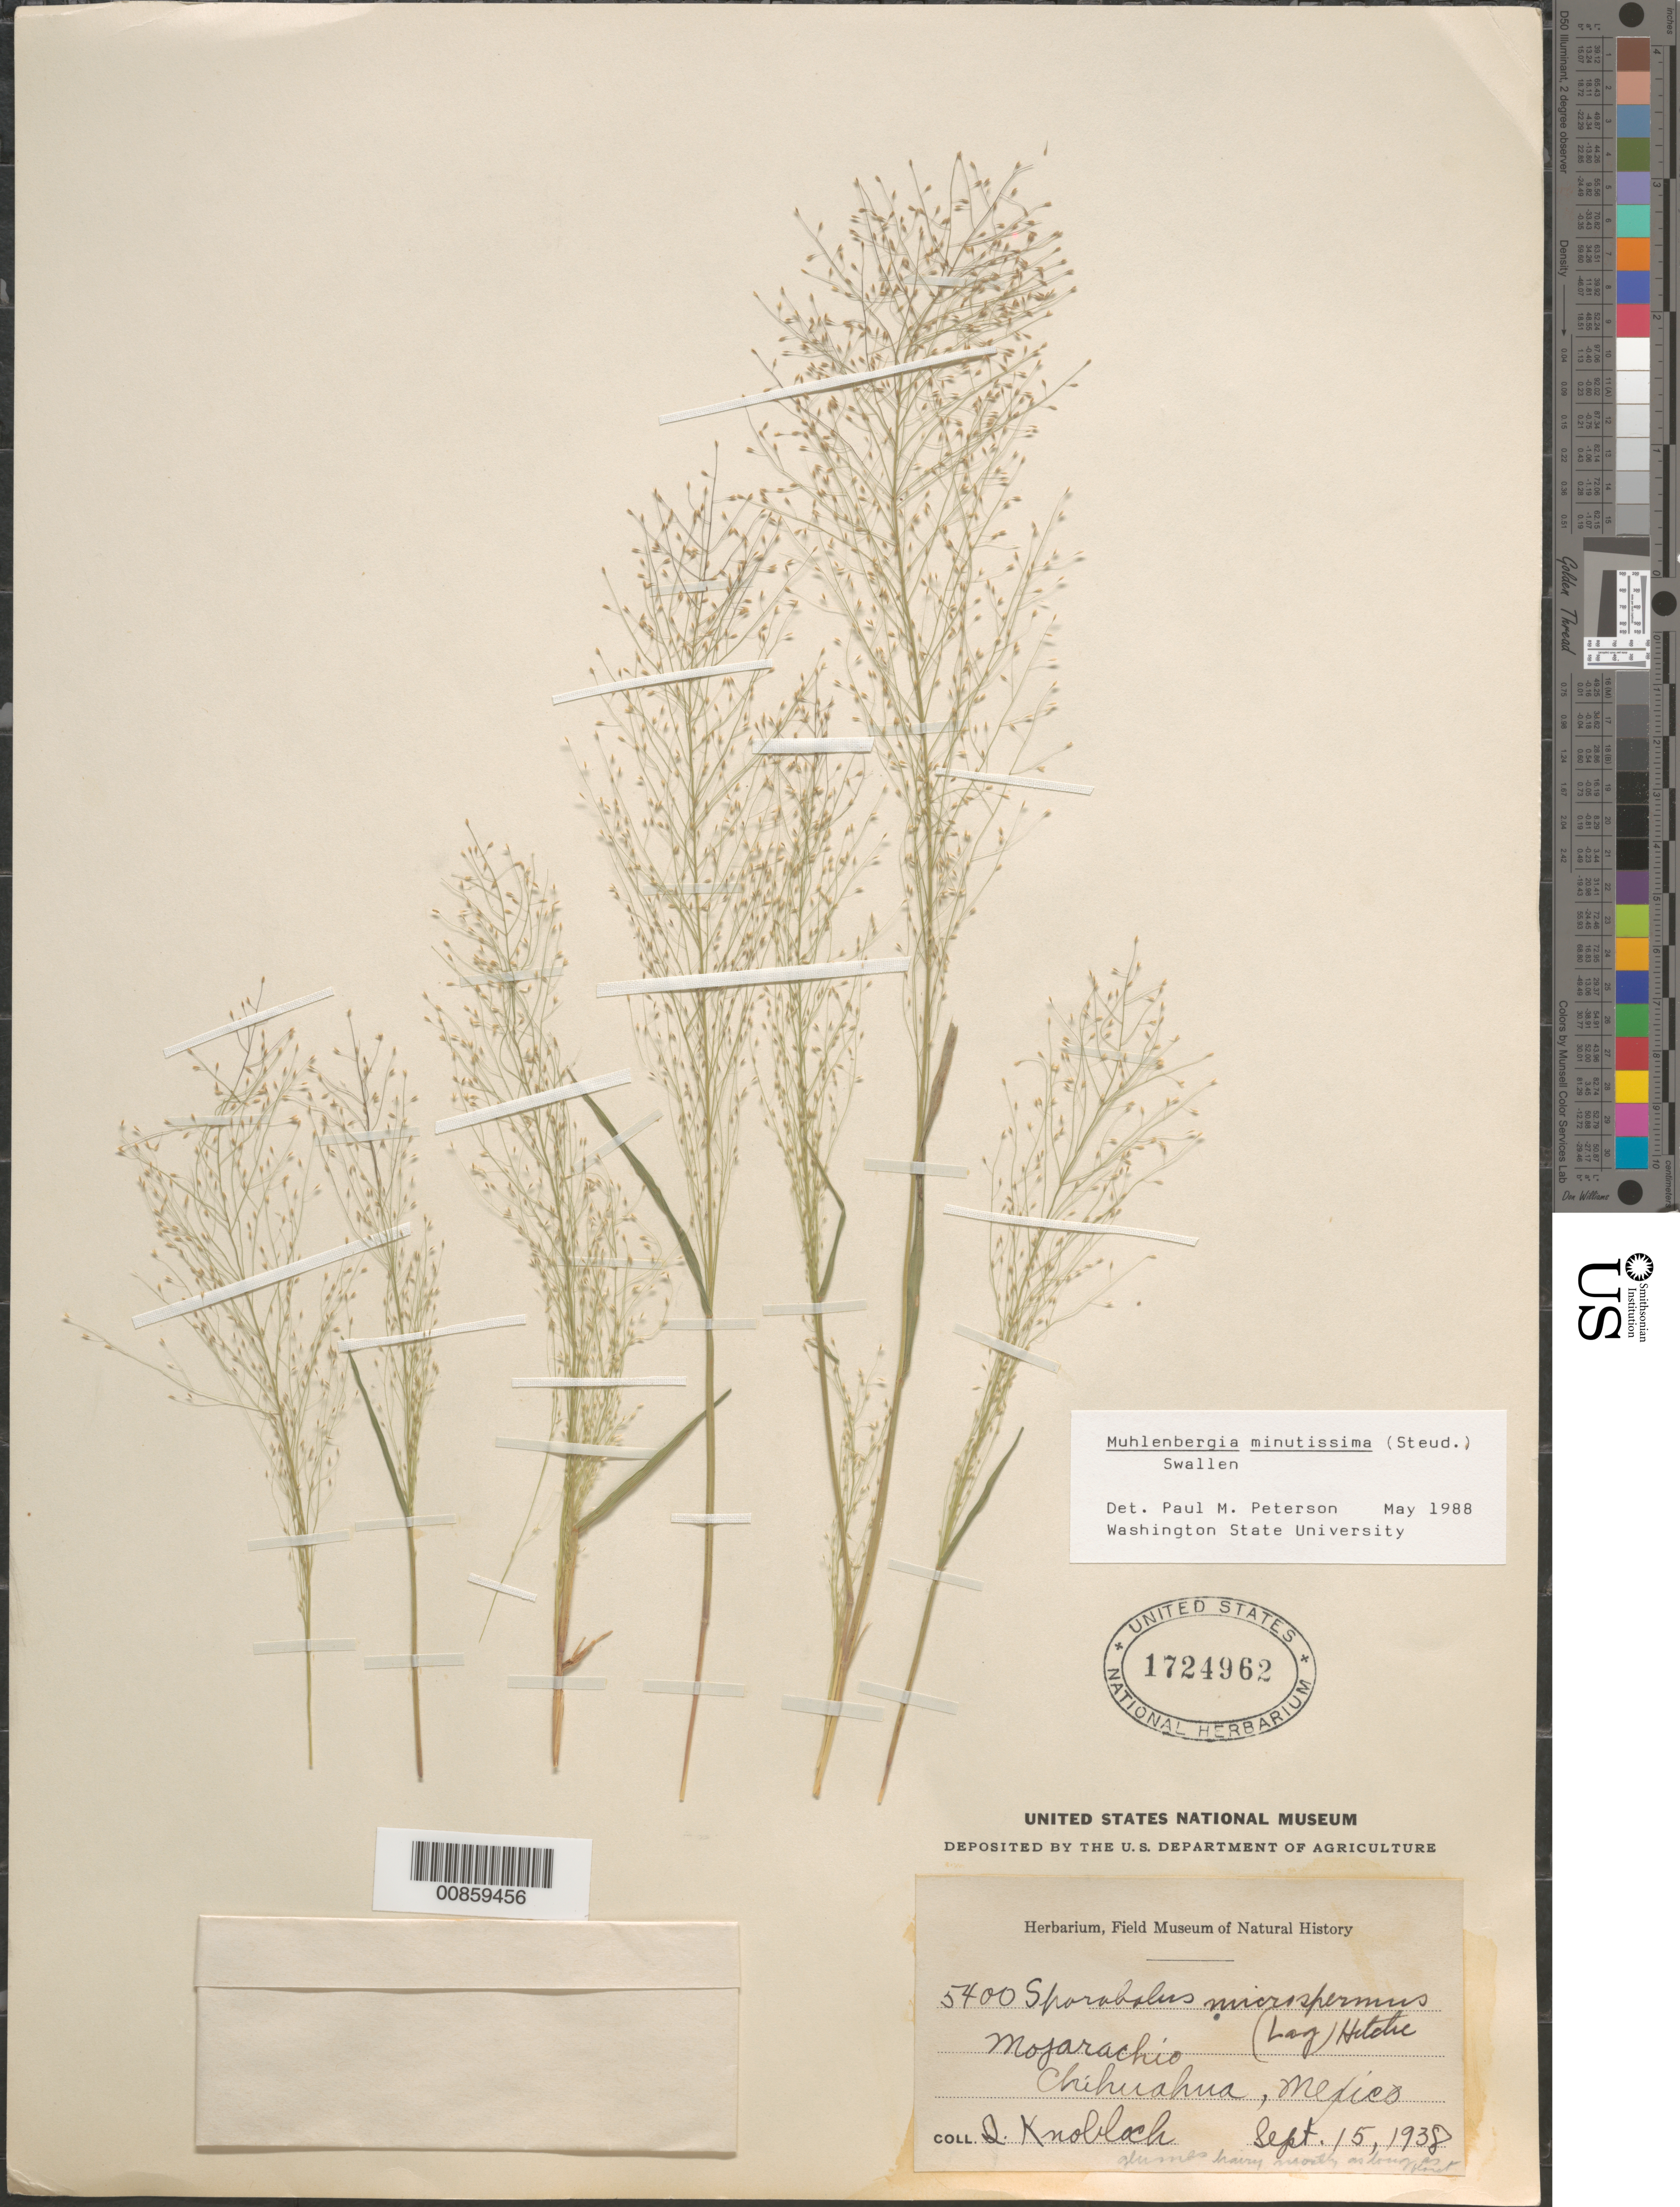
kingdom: Plantae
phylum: Tracheophyta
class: Liliopsida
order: Poales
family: Poaceae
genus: Muhlenbergia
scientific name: Muhlenbergia minutissima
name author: (Steud.) Swallen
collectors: I. W. Knobloch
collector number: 5400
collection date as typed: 15 Sep 1938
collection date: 1938-09-15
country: Mexico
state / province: Chihuahua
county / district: Carichi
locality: Mojarachic, mpio. Carichi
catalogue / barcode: US 1724962